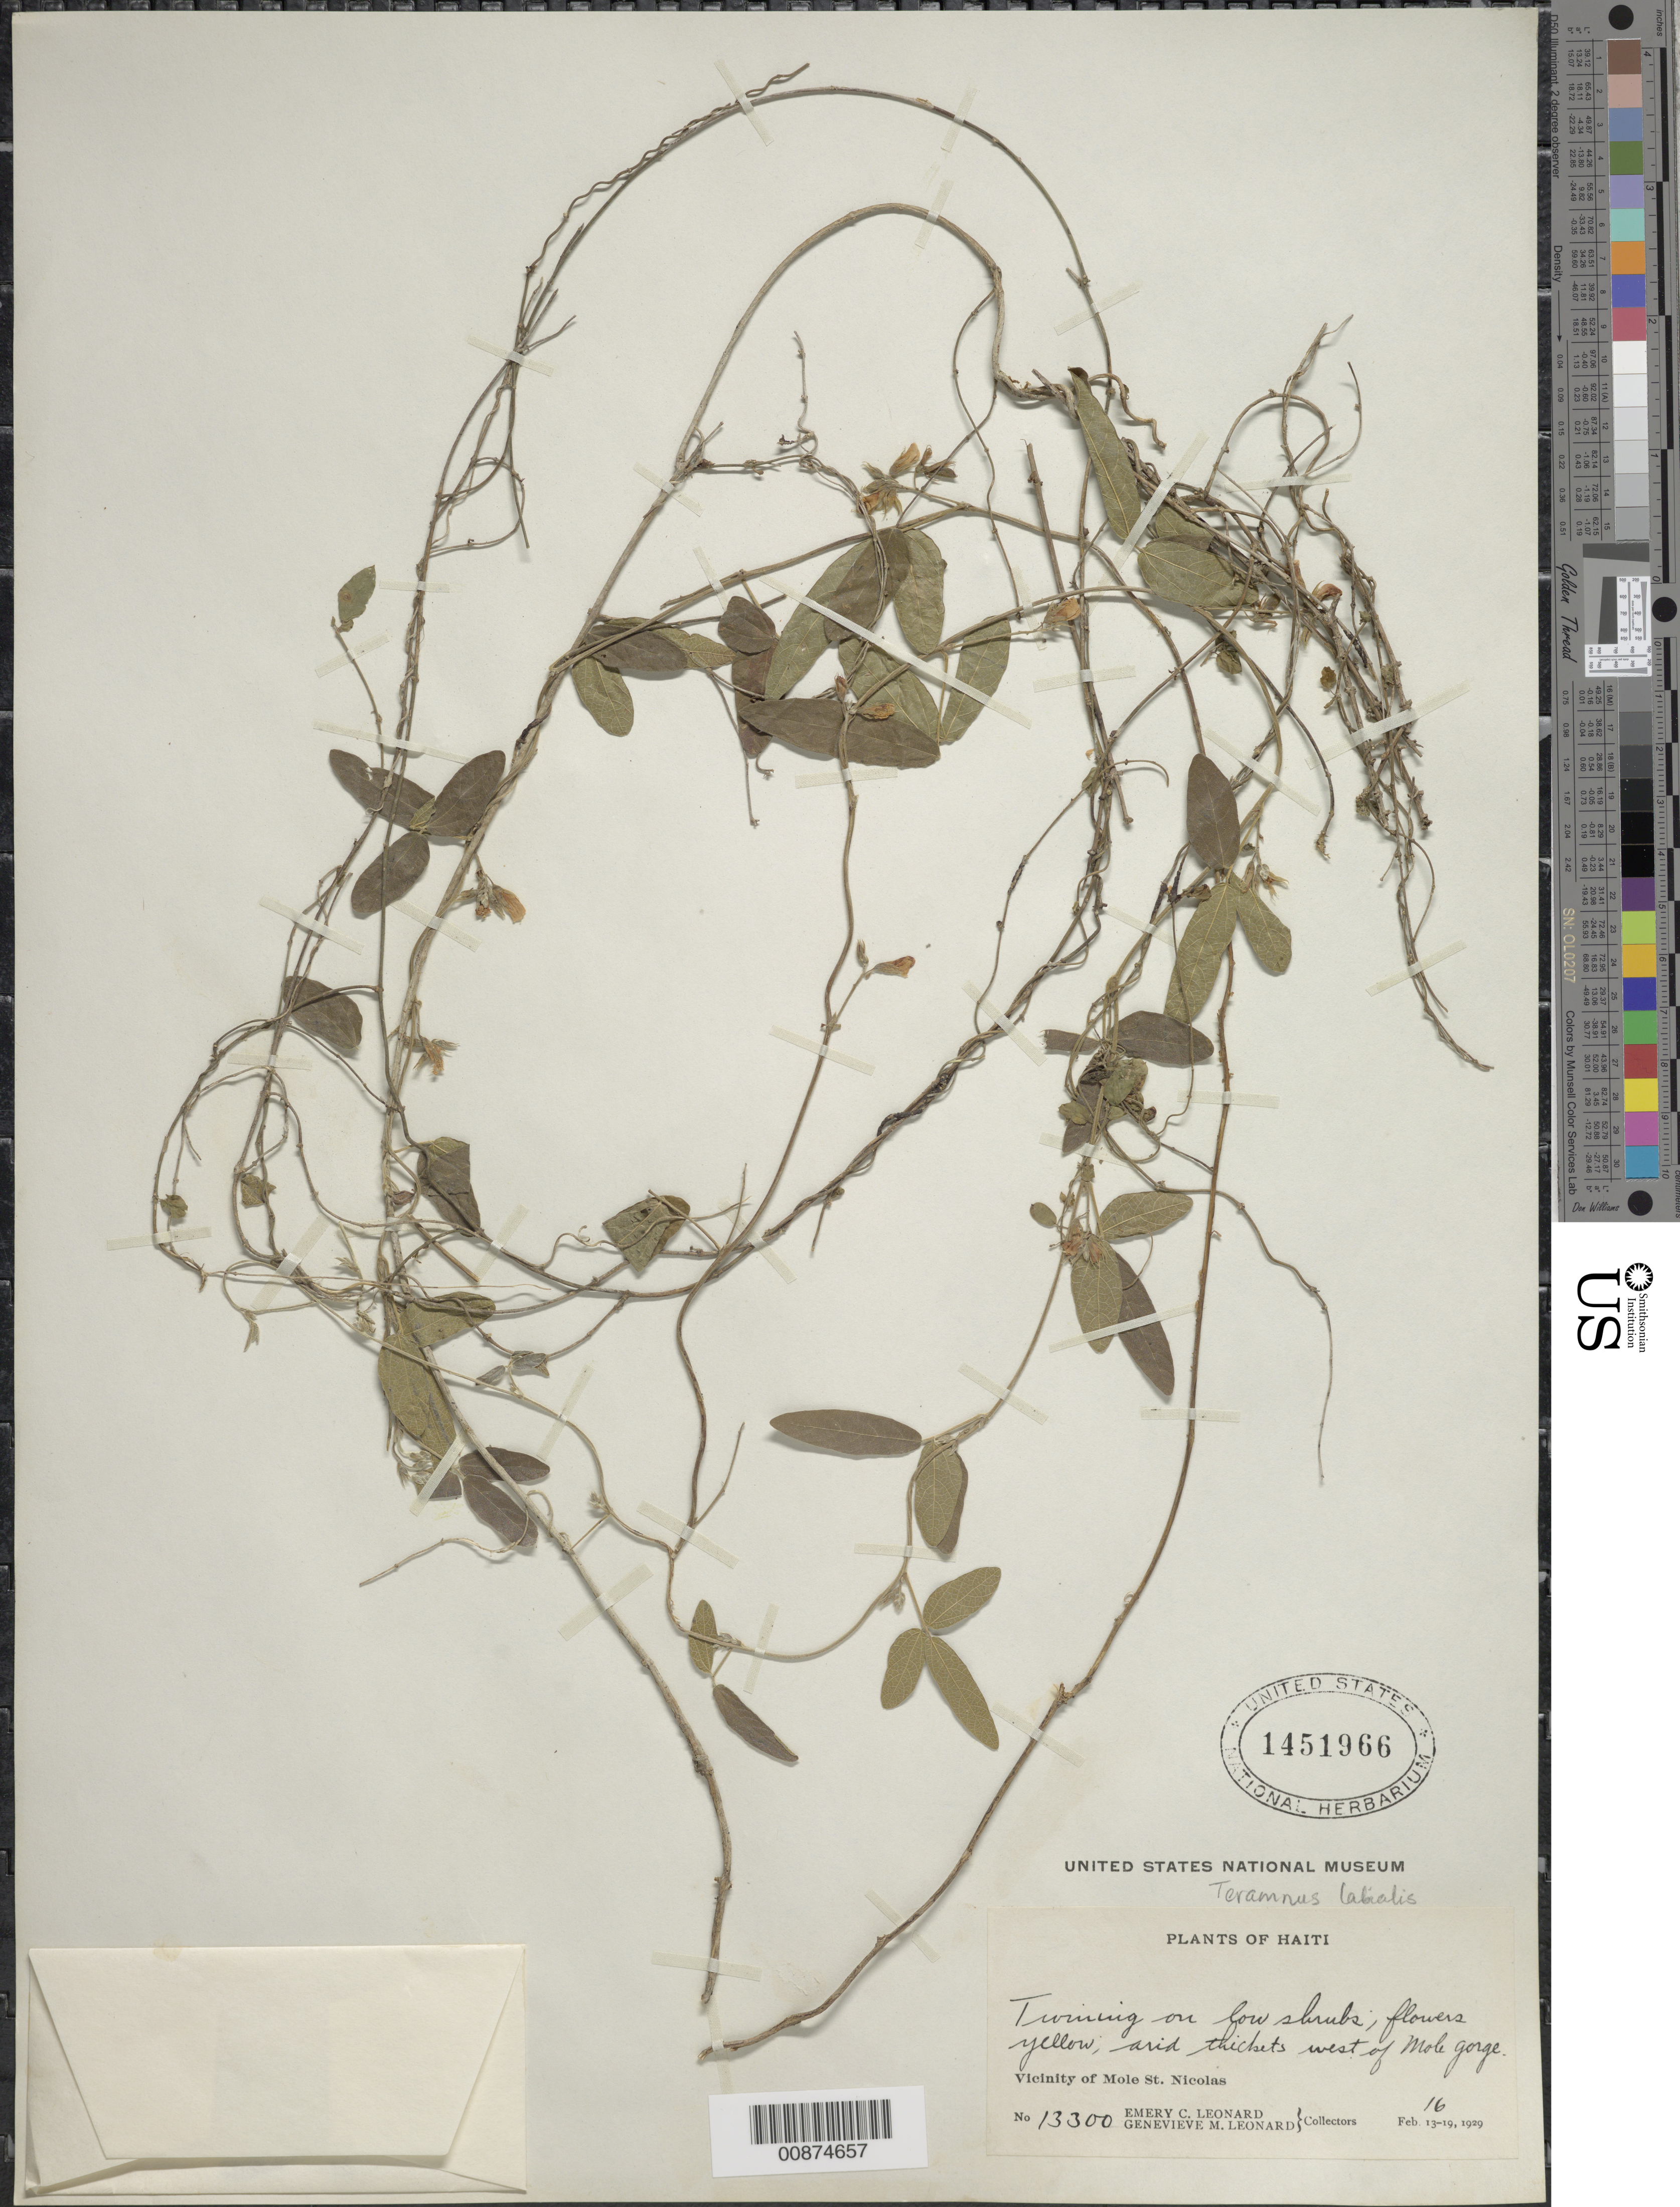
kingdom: Plantae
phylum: Tracheophyta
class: Magnoliopsida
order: Fabales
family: Fabaceae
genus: Teramnus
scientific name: Teramnus labialis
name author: (L. f.) Spreng.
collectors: E. C. Leonard & G. M. Leonard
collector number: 13300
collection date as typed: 16 Feb 1929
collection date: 1929-02-16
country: Haiti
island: Hispaniola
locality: Vicinity of Mole St. Nicolas, west of Mole Gorge.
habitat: Twining on low shrubs. Arid thickets.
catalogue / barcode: US 1451966